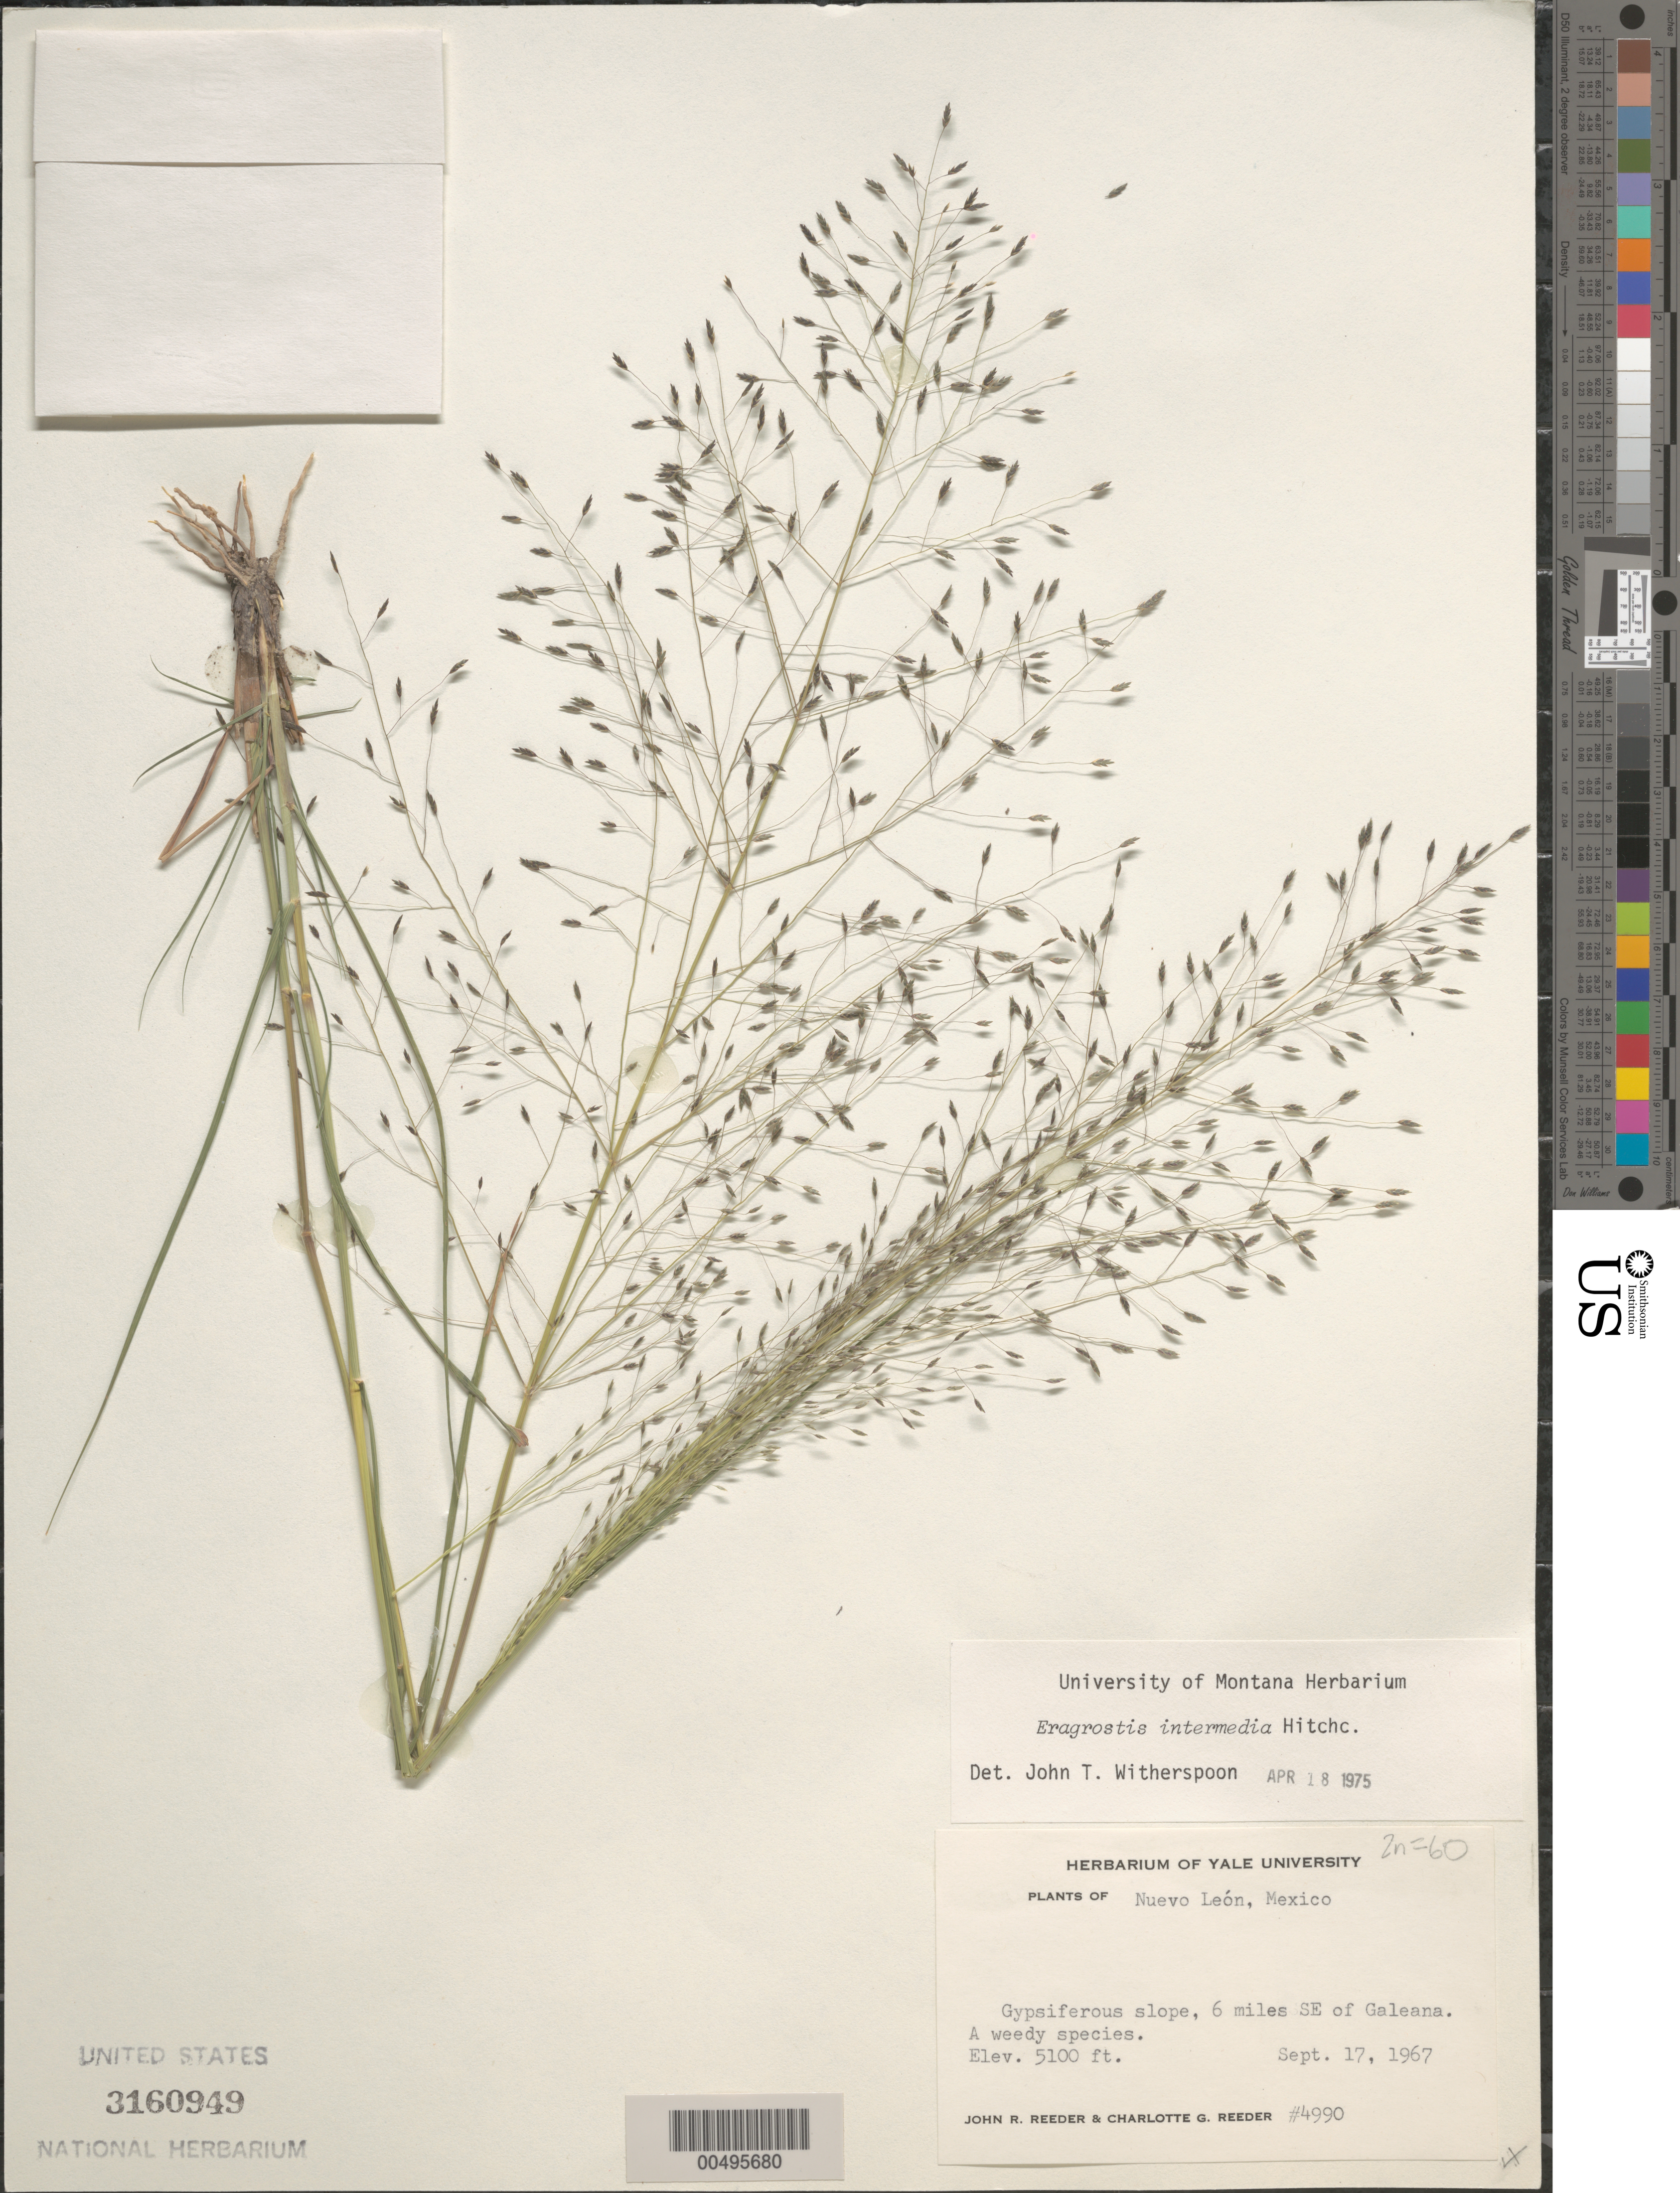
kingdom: Plantae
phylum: Tracheophyta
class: Liliopsida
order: Poales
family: Poaceae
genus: Eragrostis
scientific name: Eragrostis intermedia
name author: Hitchc.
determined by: Witherspoon, John T.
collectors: J. R. Reeder & C. G. Reeder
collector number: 4990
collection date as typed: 17 Sep 1967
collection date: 1967-09-17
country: Mexico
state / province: Nuevo León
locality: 6 mi SE of Galeana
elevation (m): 1554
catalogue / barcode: US 3160949